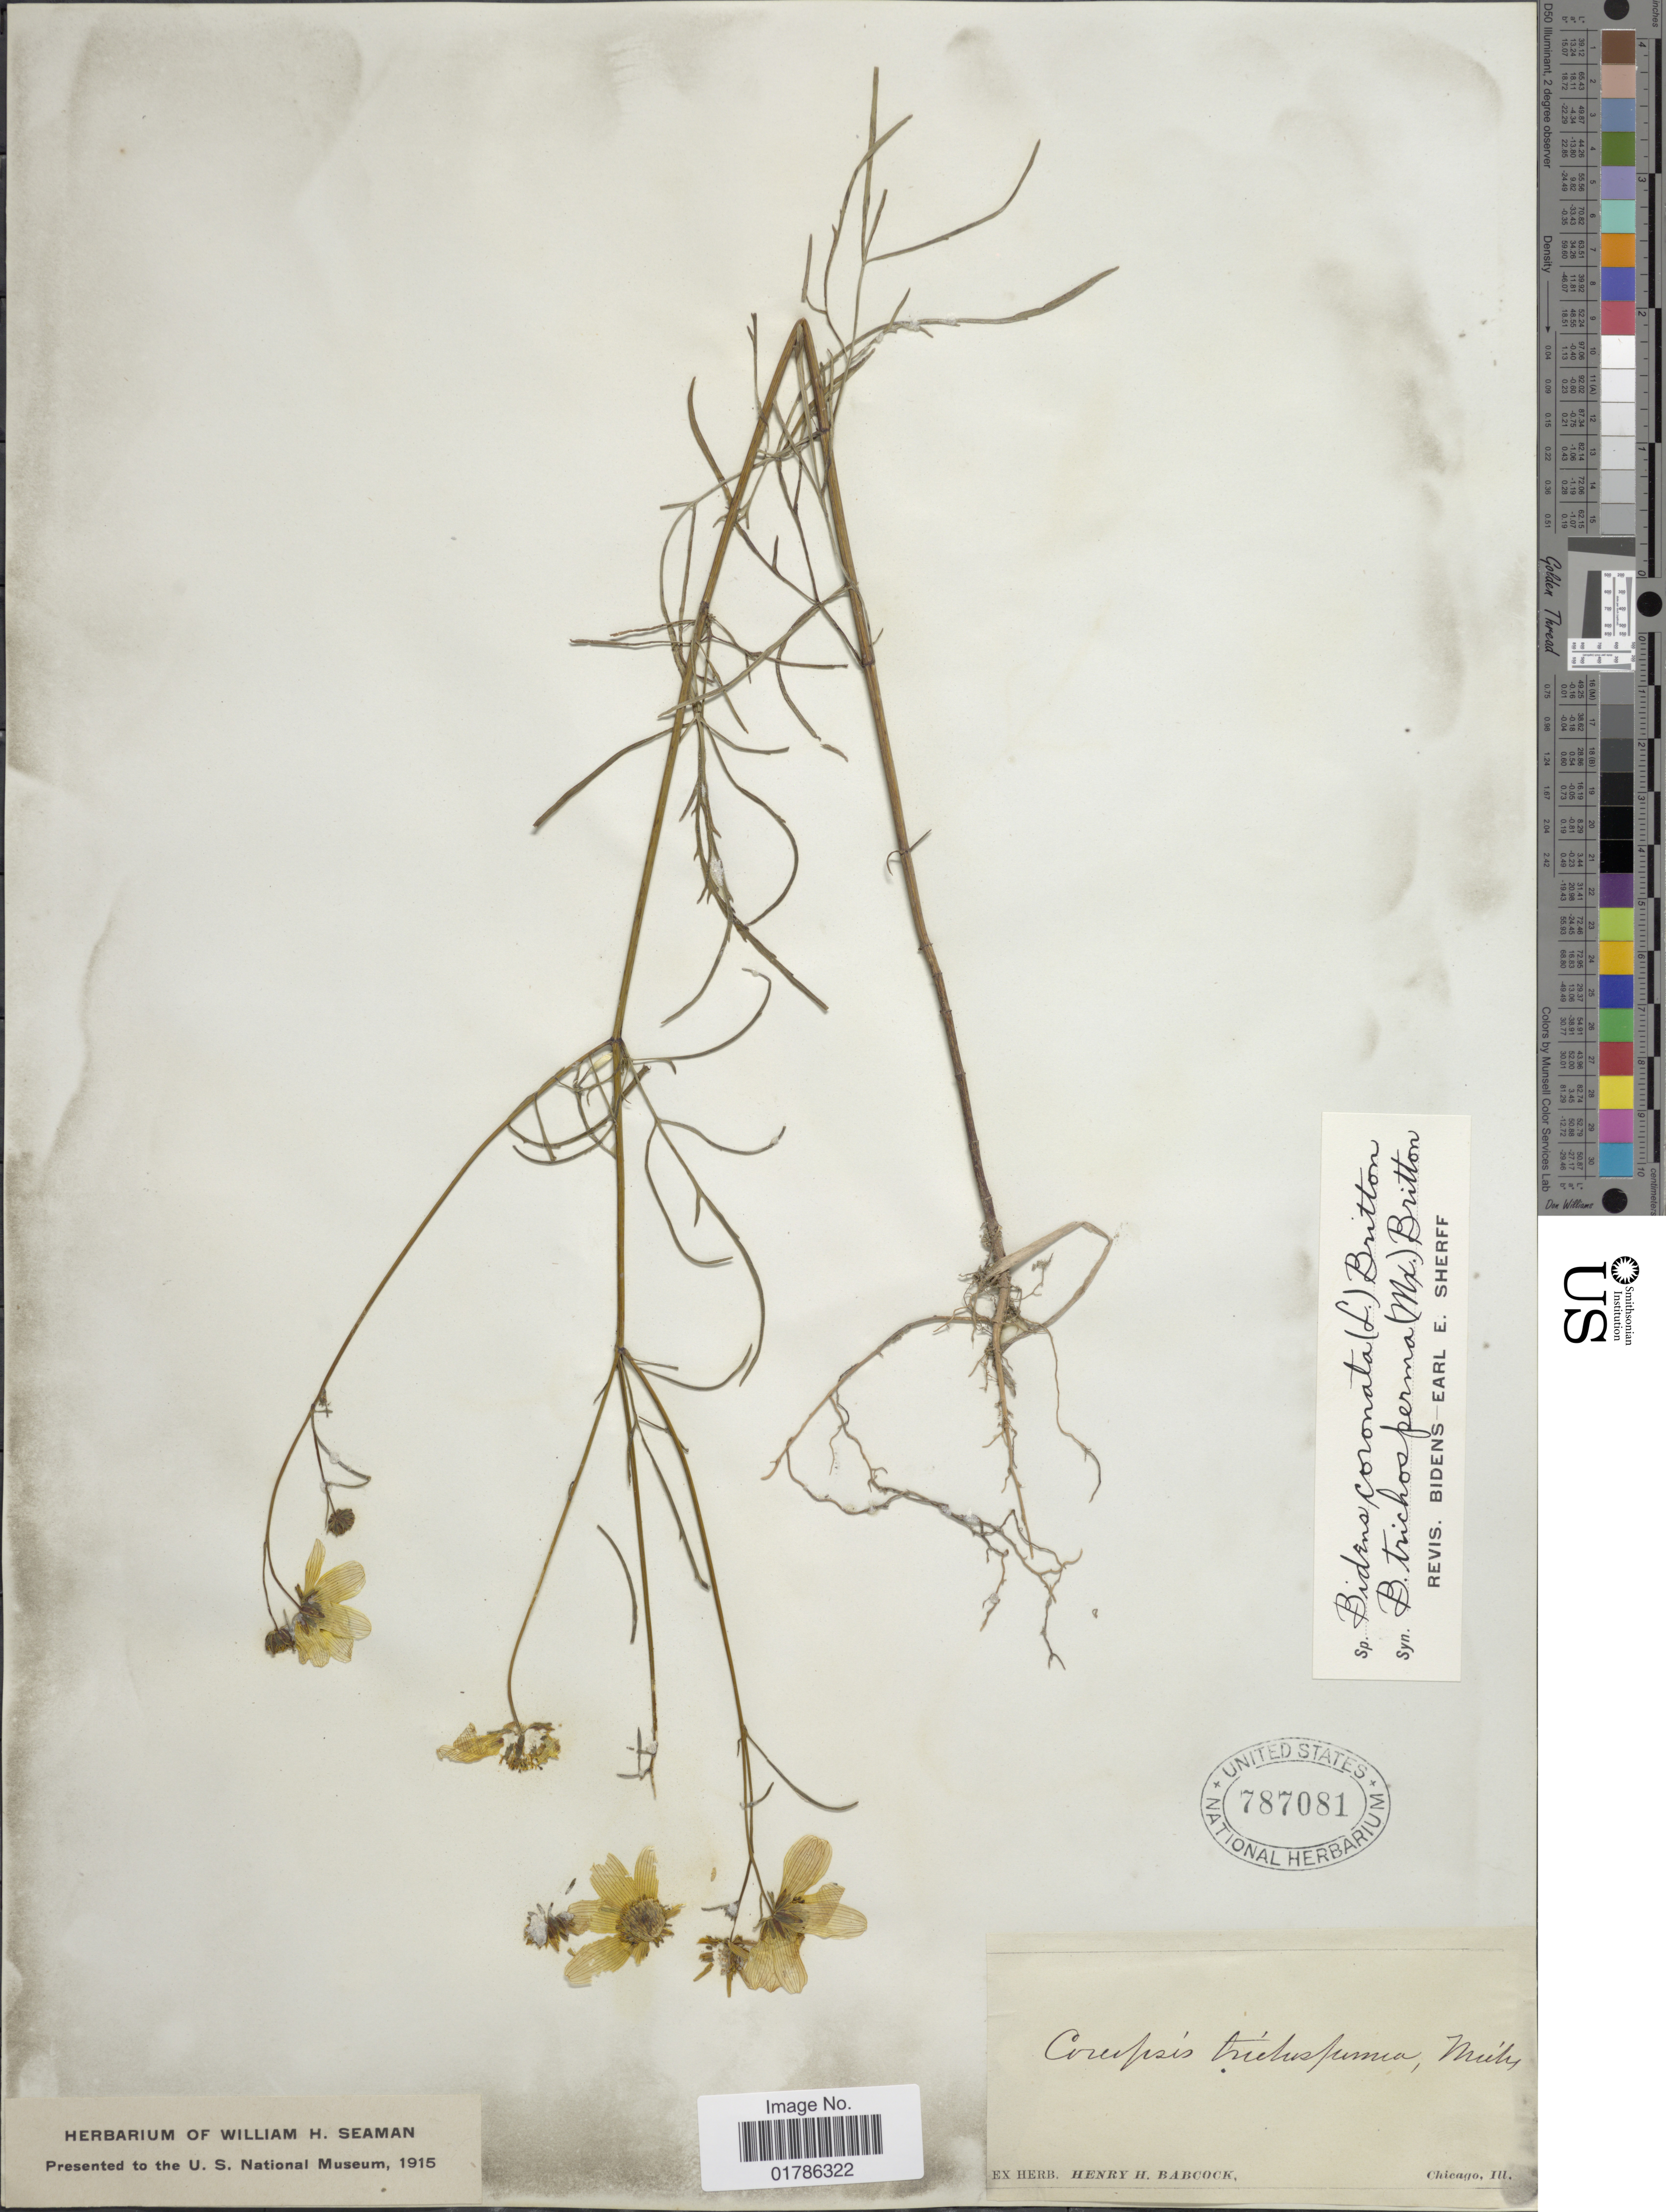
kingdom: Plantae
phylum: Tracheophyta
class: Magnoliopsida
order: Asterales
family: Asteraceae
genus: Bidens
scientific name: Bidens coronata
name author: (L.) Britton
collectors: ex herb. Henry Homes Babcock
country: United States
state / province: Illinois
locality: Chicago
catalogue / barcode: US 787081